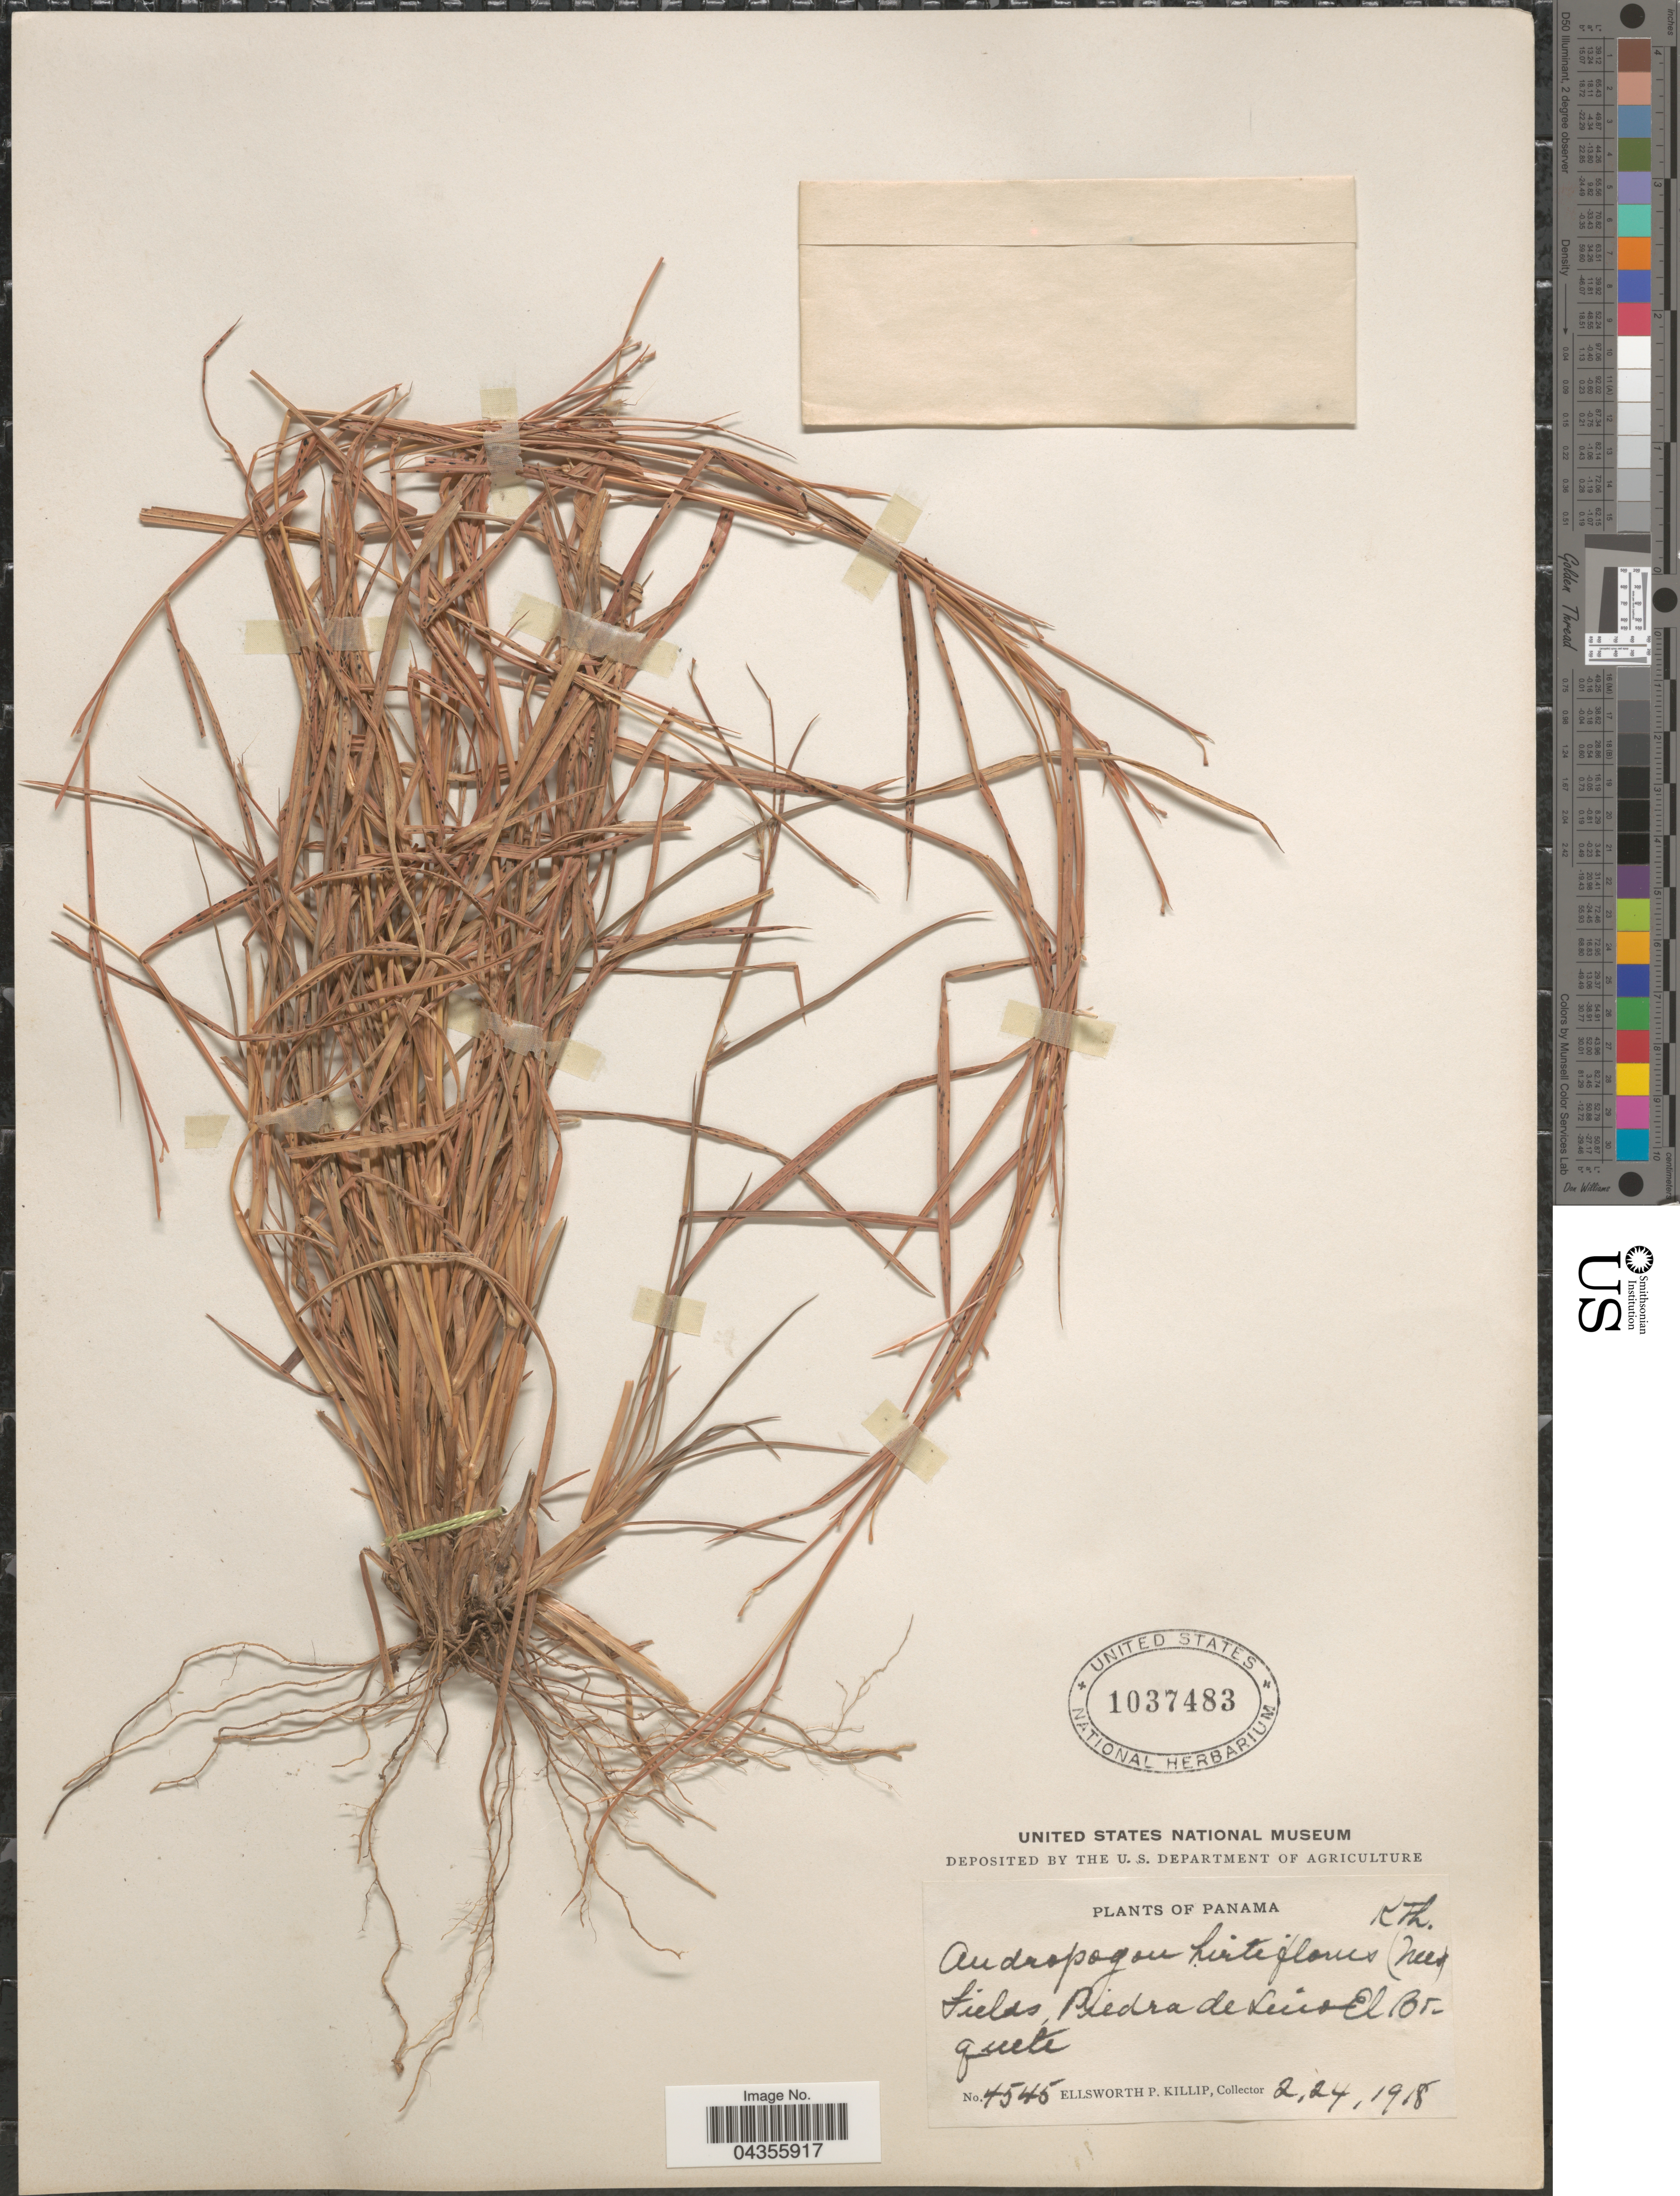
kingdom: Plantae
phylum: Tracheophyta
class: Liliopsida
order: Poales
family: Poaceae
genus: Schizachyrium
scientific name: Schizachyrium sanguineum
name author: (Retz.) Alston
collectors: E. P. Killip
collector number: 4545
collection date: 1918-02-24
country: Panama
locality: Fields, Piedra de Lina El Boquete.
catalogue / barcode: US 1037483